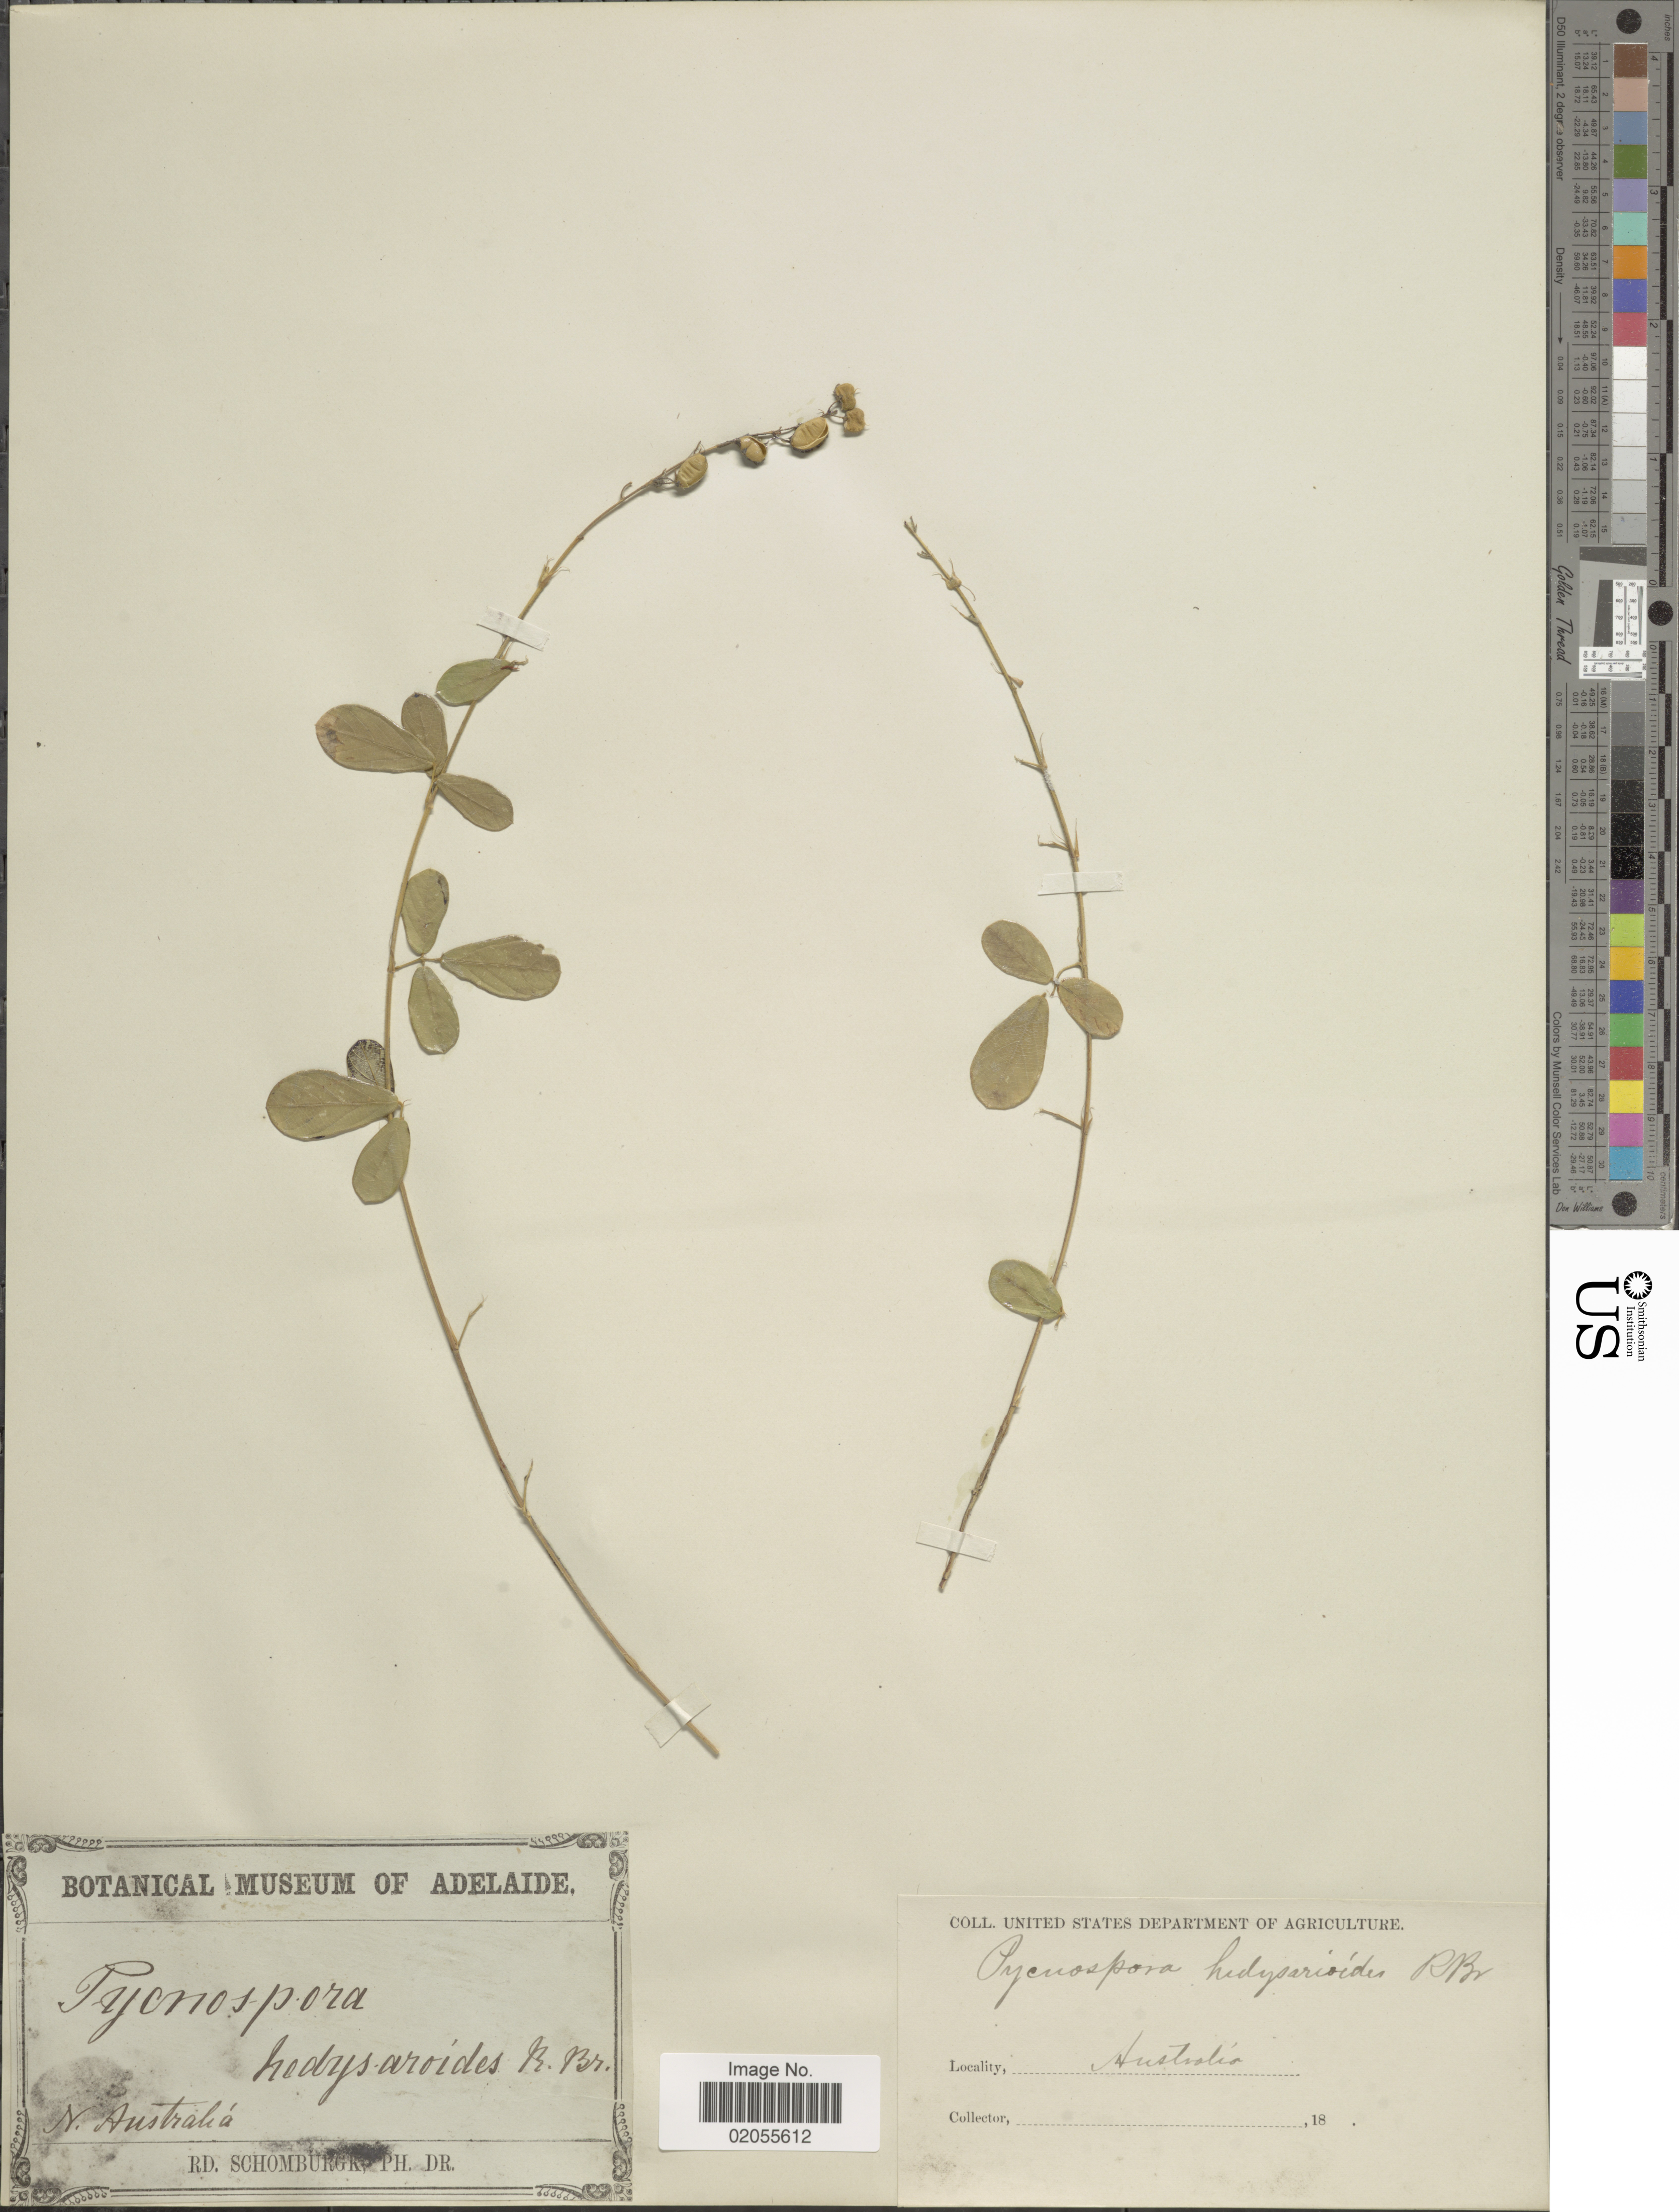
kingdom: Plantae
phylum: Tracheophyta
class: Magnoliopsida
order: Fabales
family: Fabaceae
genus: Pycnospora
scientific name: Pycnospora hedysaroides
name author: R. Br. ex Wight & Arn.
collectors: M. R. Schomburgk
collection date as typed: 18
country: Australia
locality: N. Australia